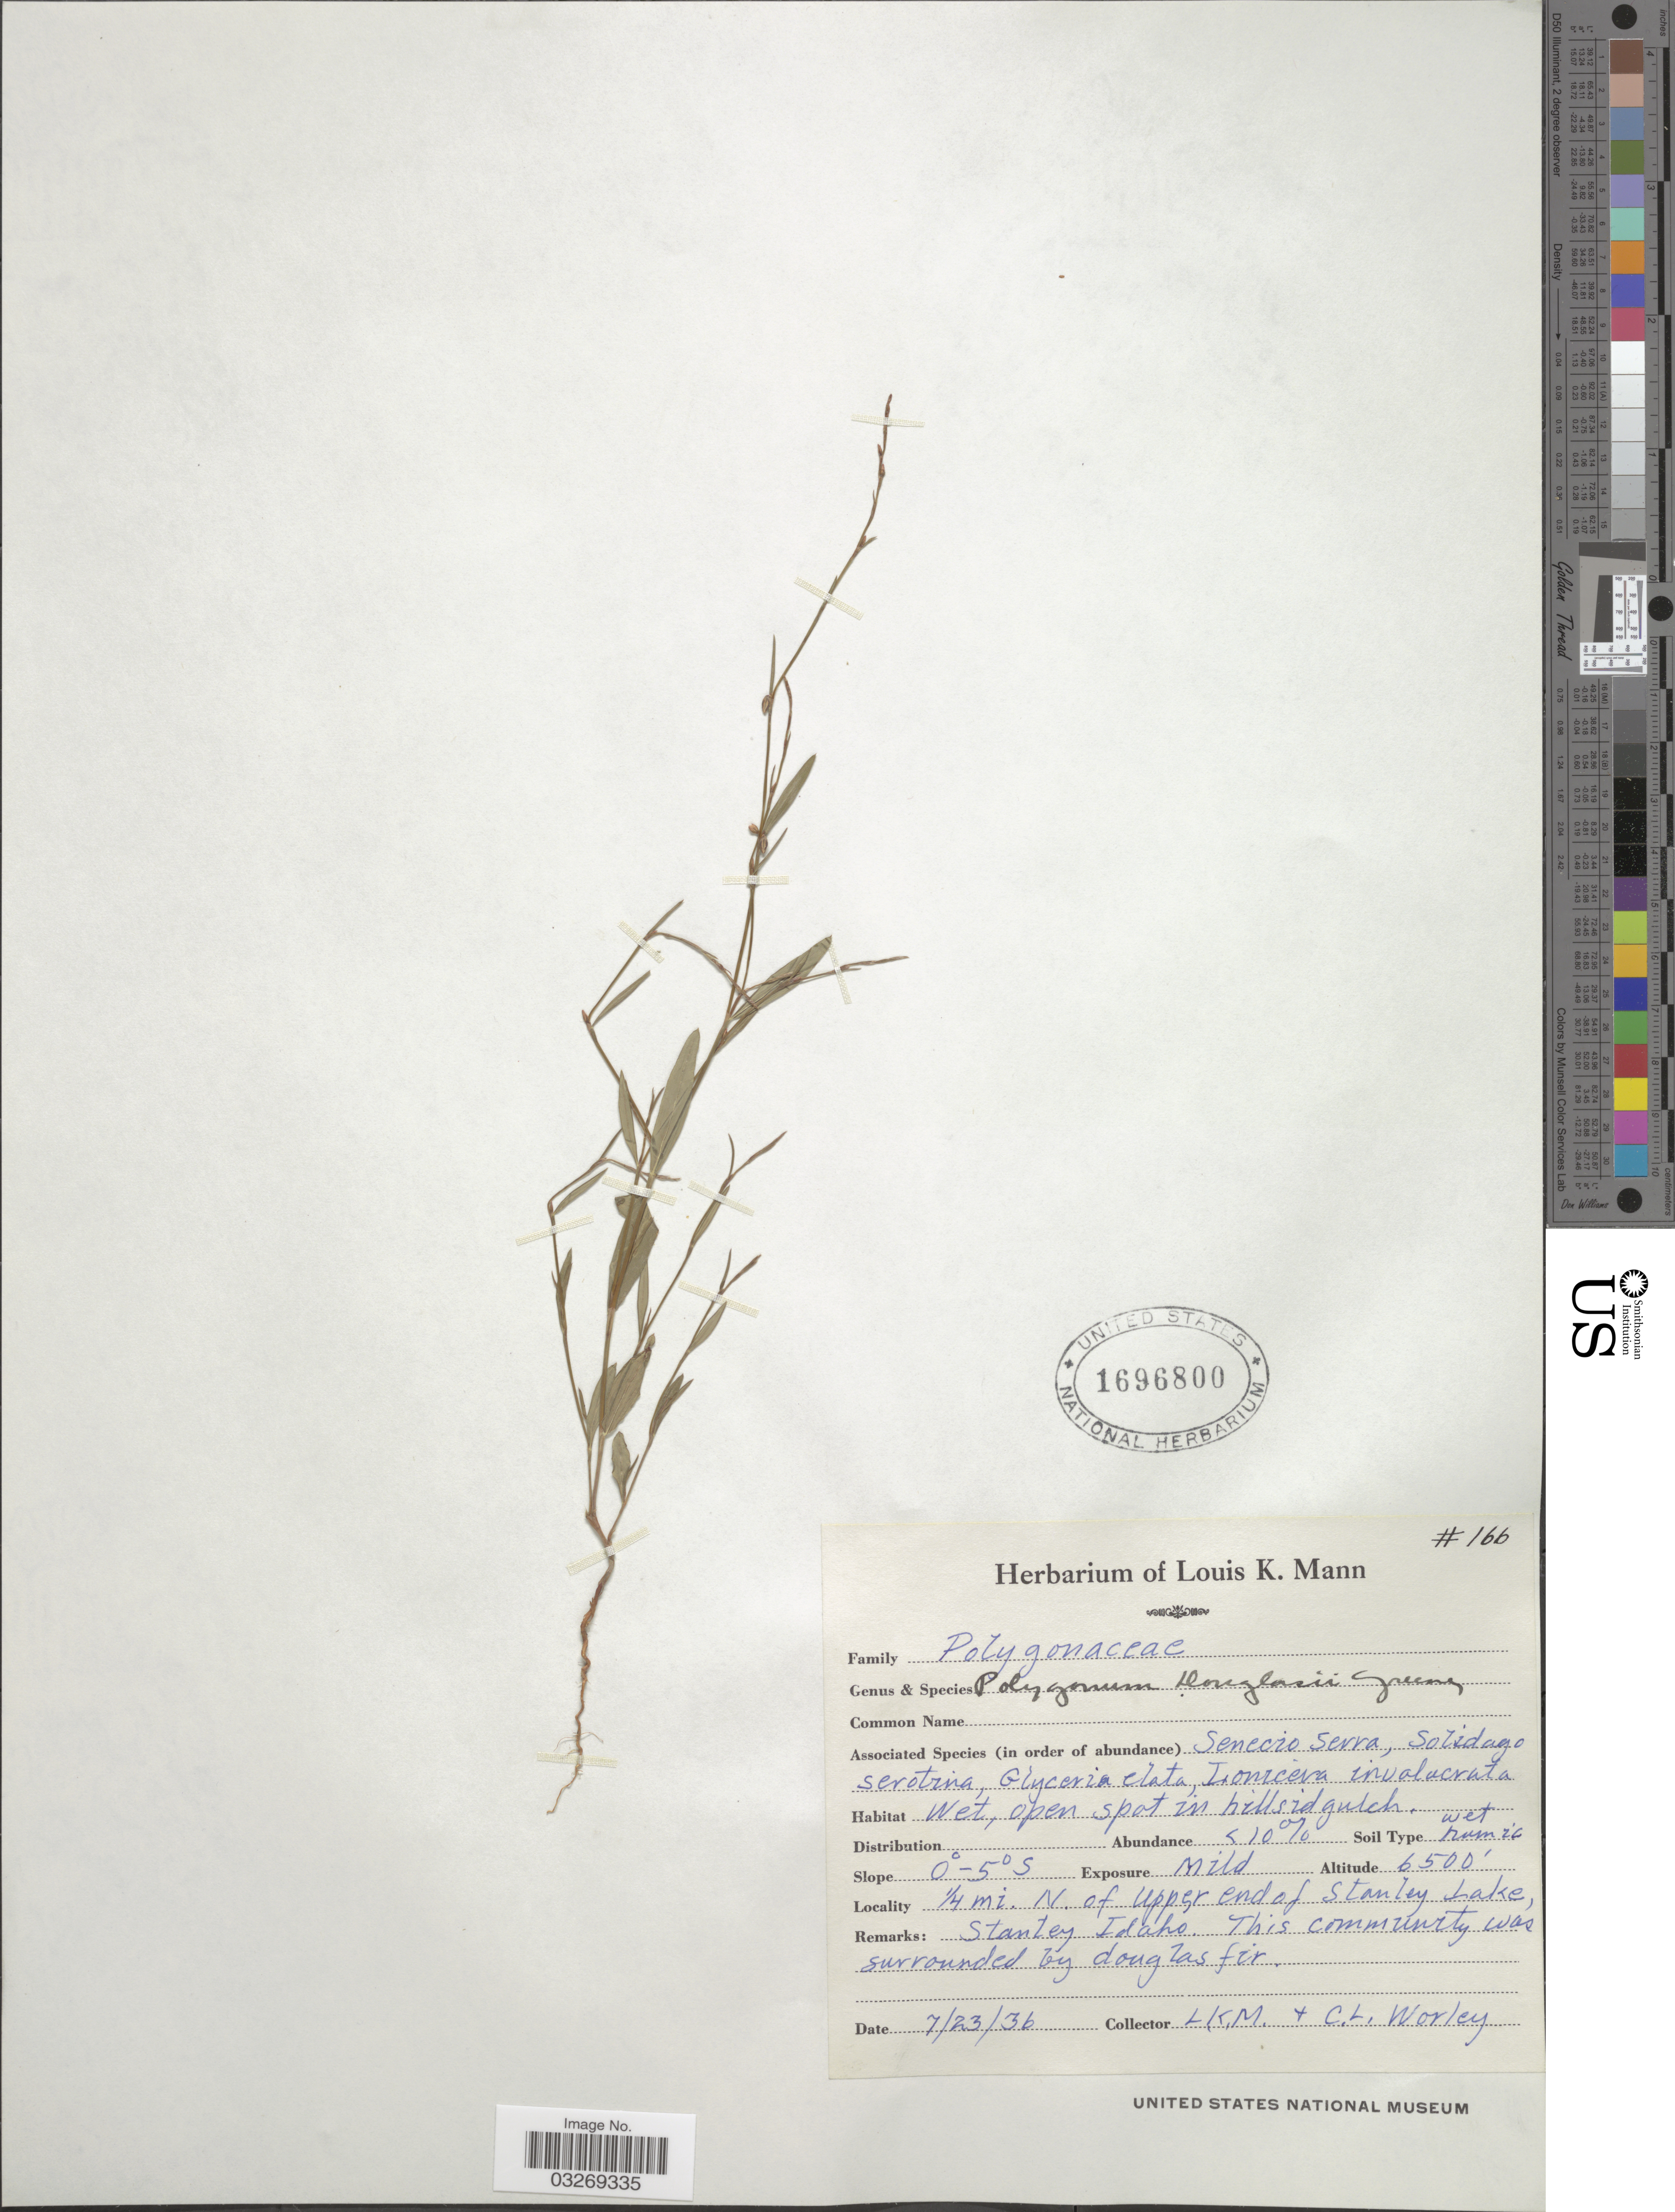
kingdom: Plantae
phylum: Tracheophyta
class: Magnoliopsida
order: Caryophyllales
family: Polygonaceae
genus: Polygonum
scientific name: Polygonum douglasii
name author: Greene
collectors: L. K. Mann & C. Worley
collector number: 166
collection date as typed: Transcribed d/m/y: 23/7/36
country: United States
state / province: Idaho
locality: ¼ mi. N. of Upper end of Stanley Lake.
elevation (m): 1981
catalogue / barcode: US 1696800